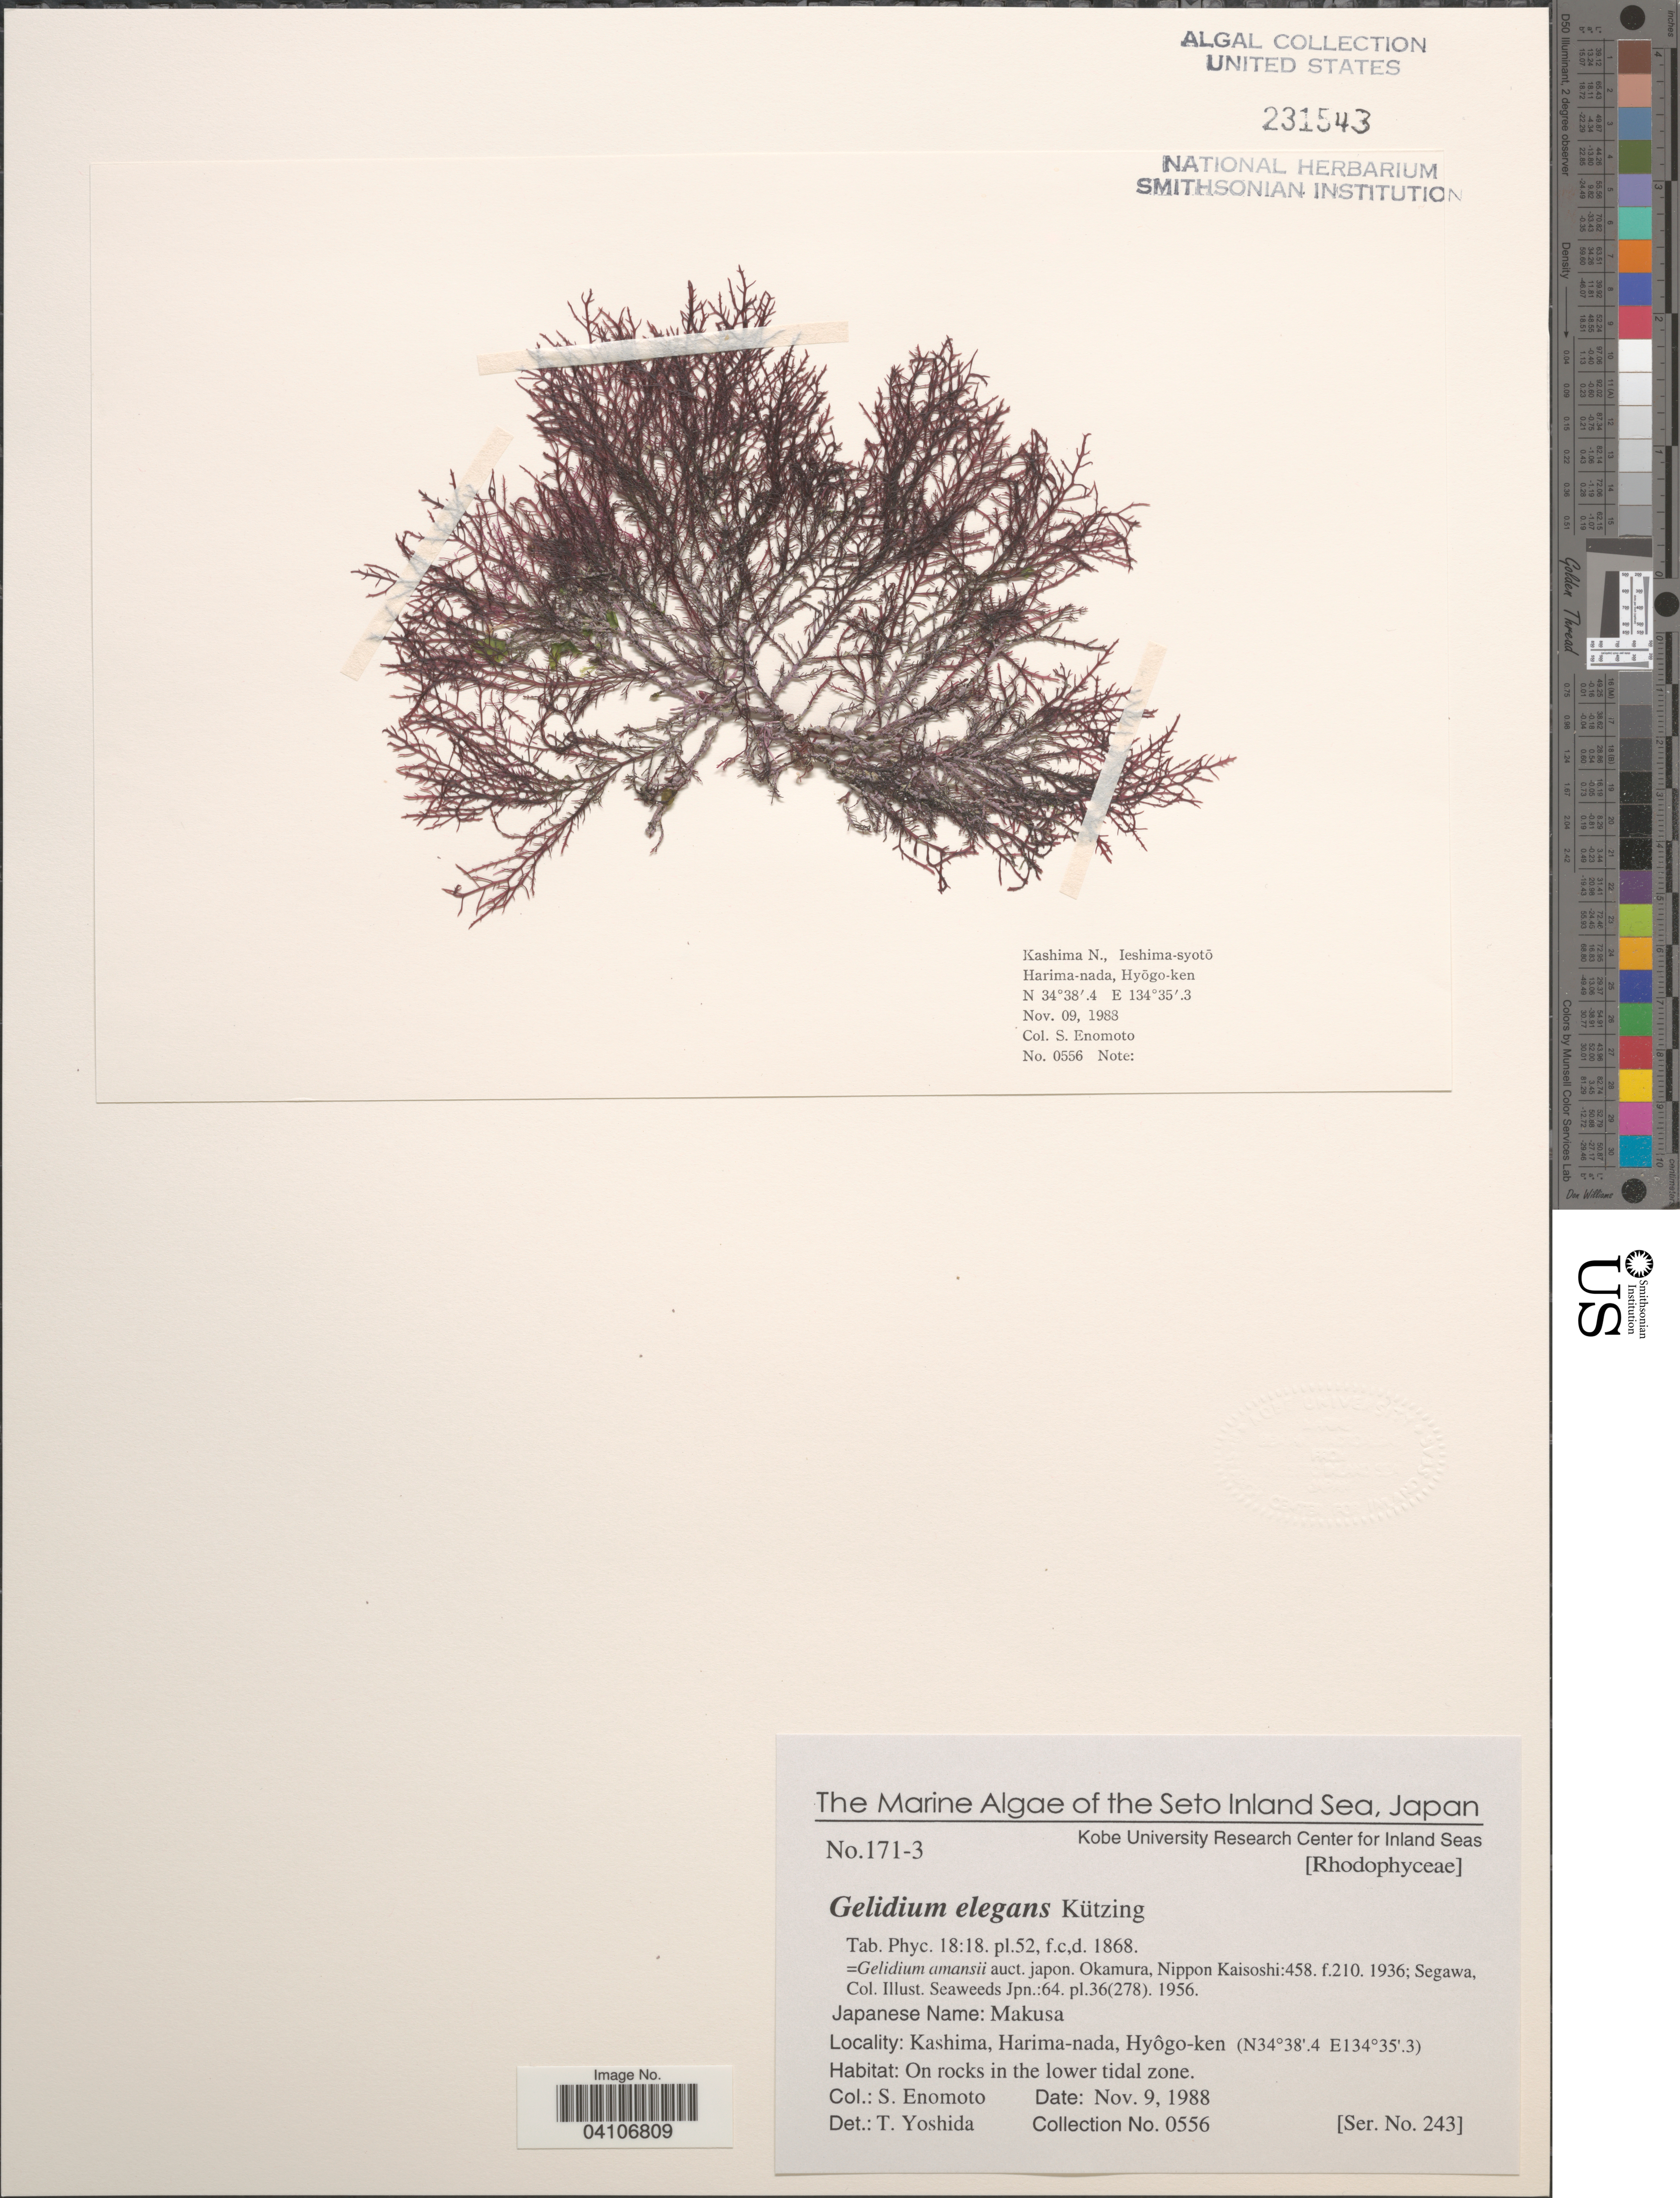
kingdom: Plantae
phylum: Rhodophyta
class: Florideophyceae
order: Gelidiales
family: Gelidiaceae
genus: Gelidium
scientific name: Gelidium elegans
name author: Kütz.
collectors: S. Enomoto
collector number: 0556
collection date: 1988-11-09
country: Japan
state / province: Hyogo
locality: The Seto Inland Sea. Kashima, Harima-nada, Hyôgo-ken. On rocks in the lower tidal zone.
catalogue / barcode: US 231543